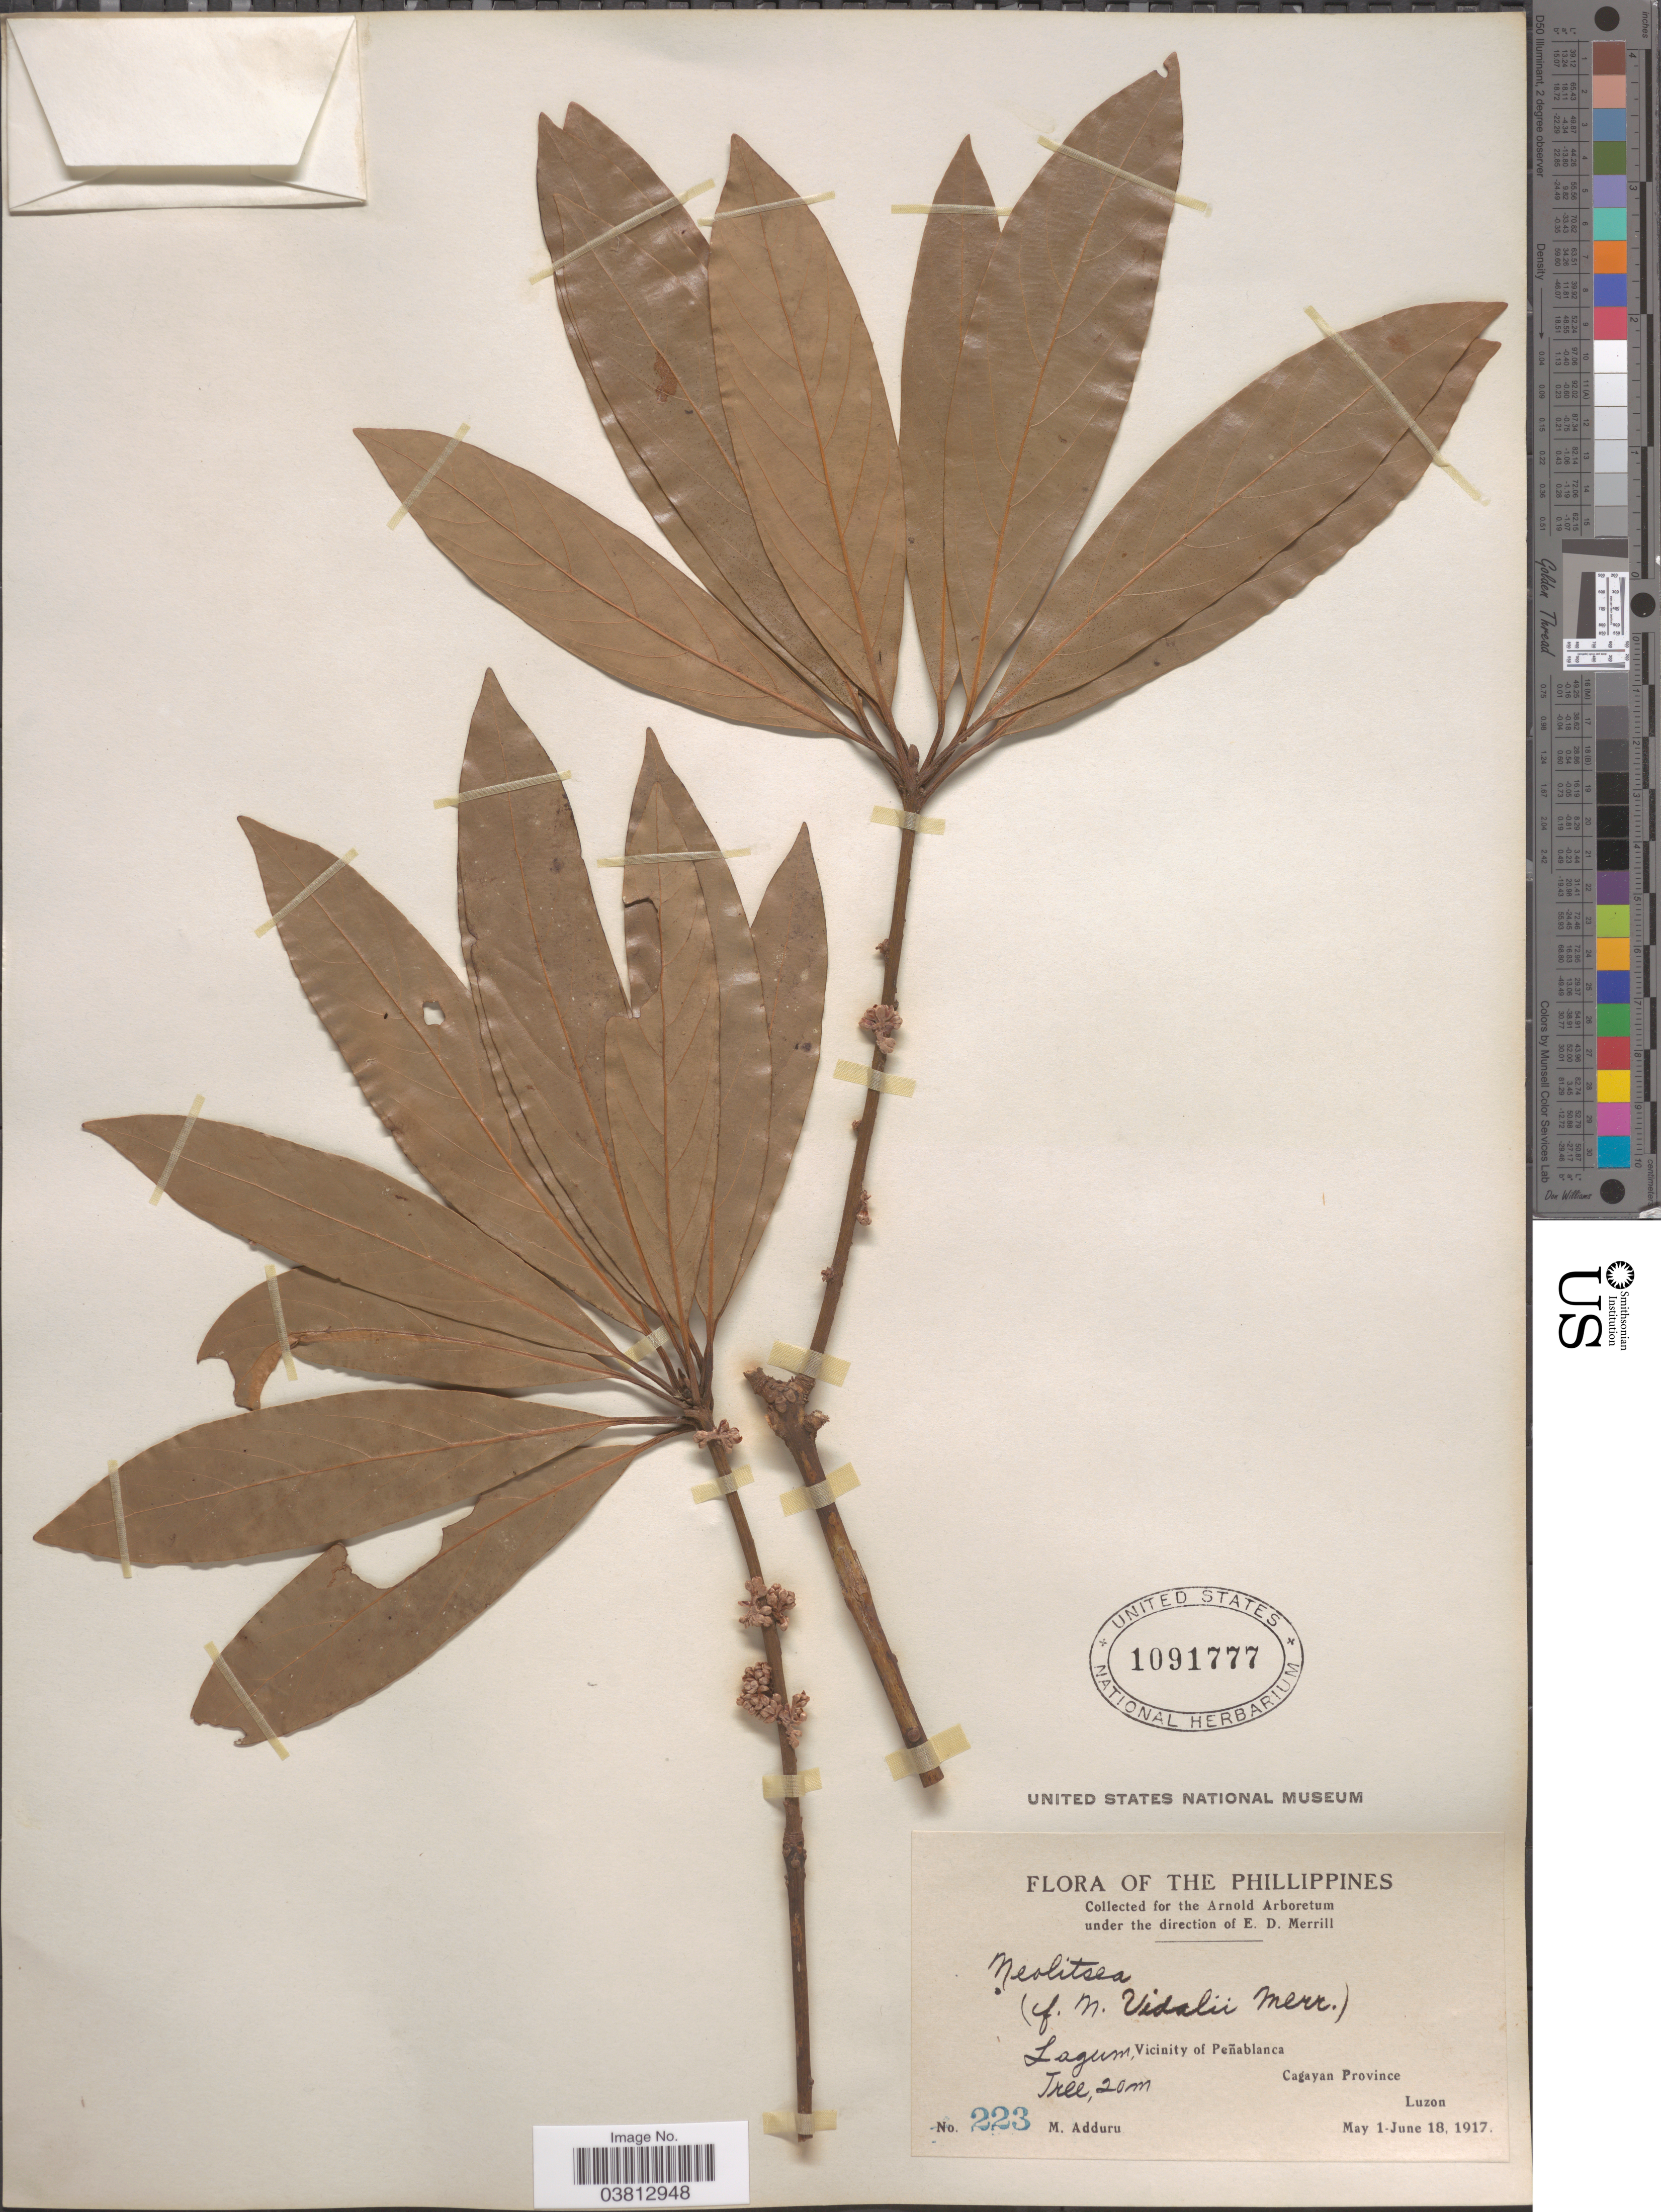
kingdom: Plantae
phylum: Tracheophyta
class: Magnoliopsida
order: Laurales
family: Lauraceae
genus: Neolitsea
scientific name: Neolitsea vidalii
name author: Merr.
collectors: M. Adduru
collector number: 223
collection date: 1917-05-01/1917-06-18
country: Philippines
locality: Lagum, Vicinity of Peñablanca. Cagayan Province. Luzon.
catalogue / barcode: US 1091777